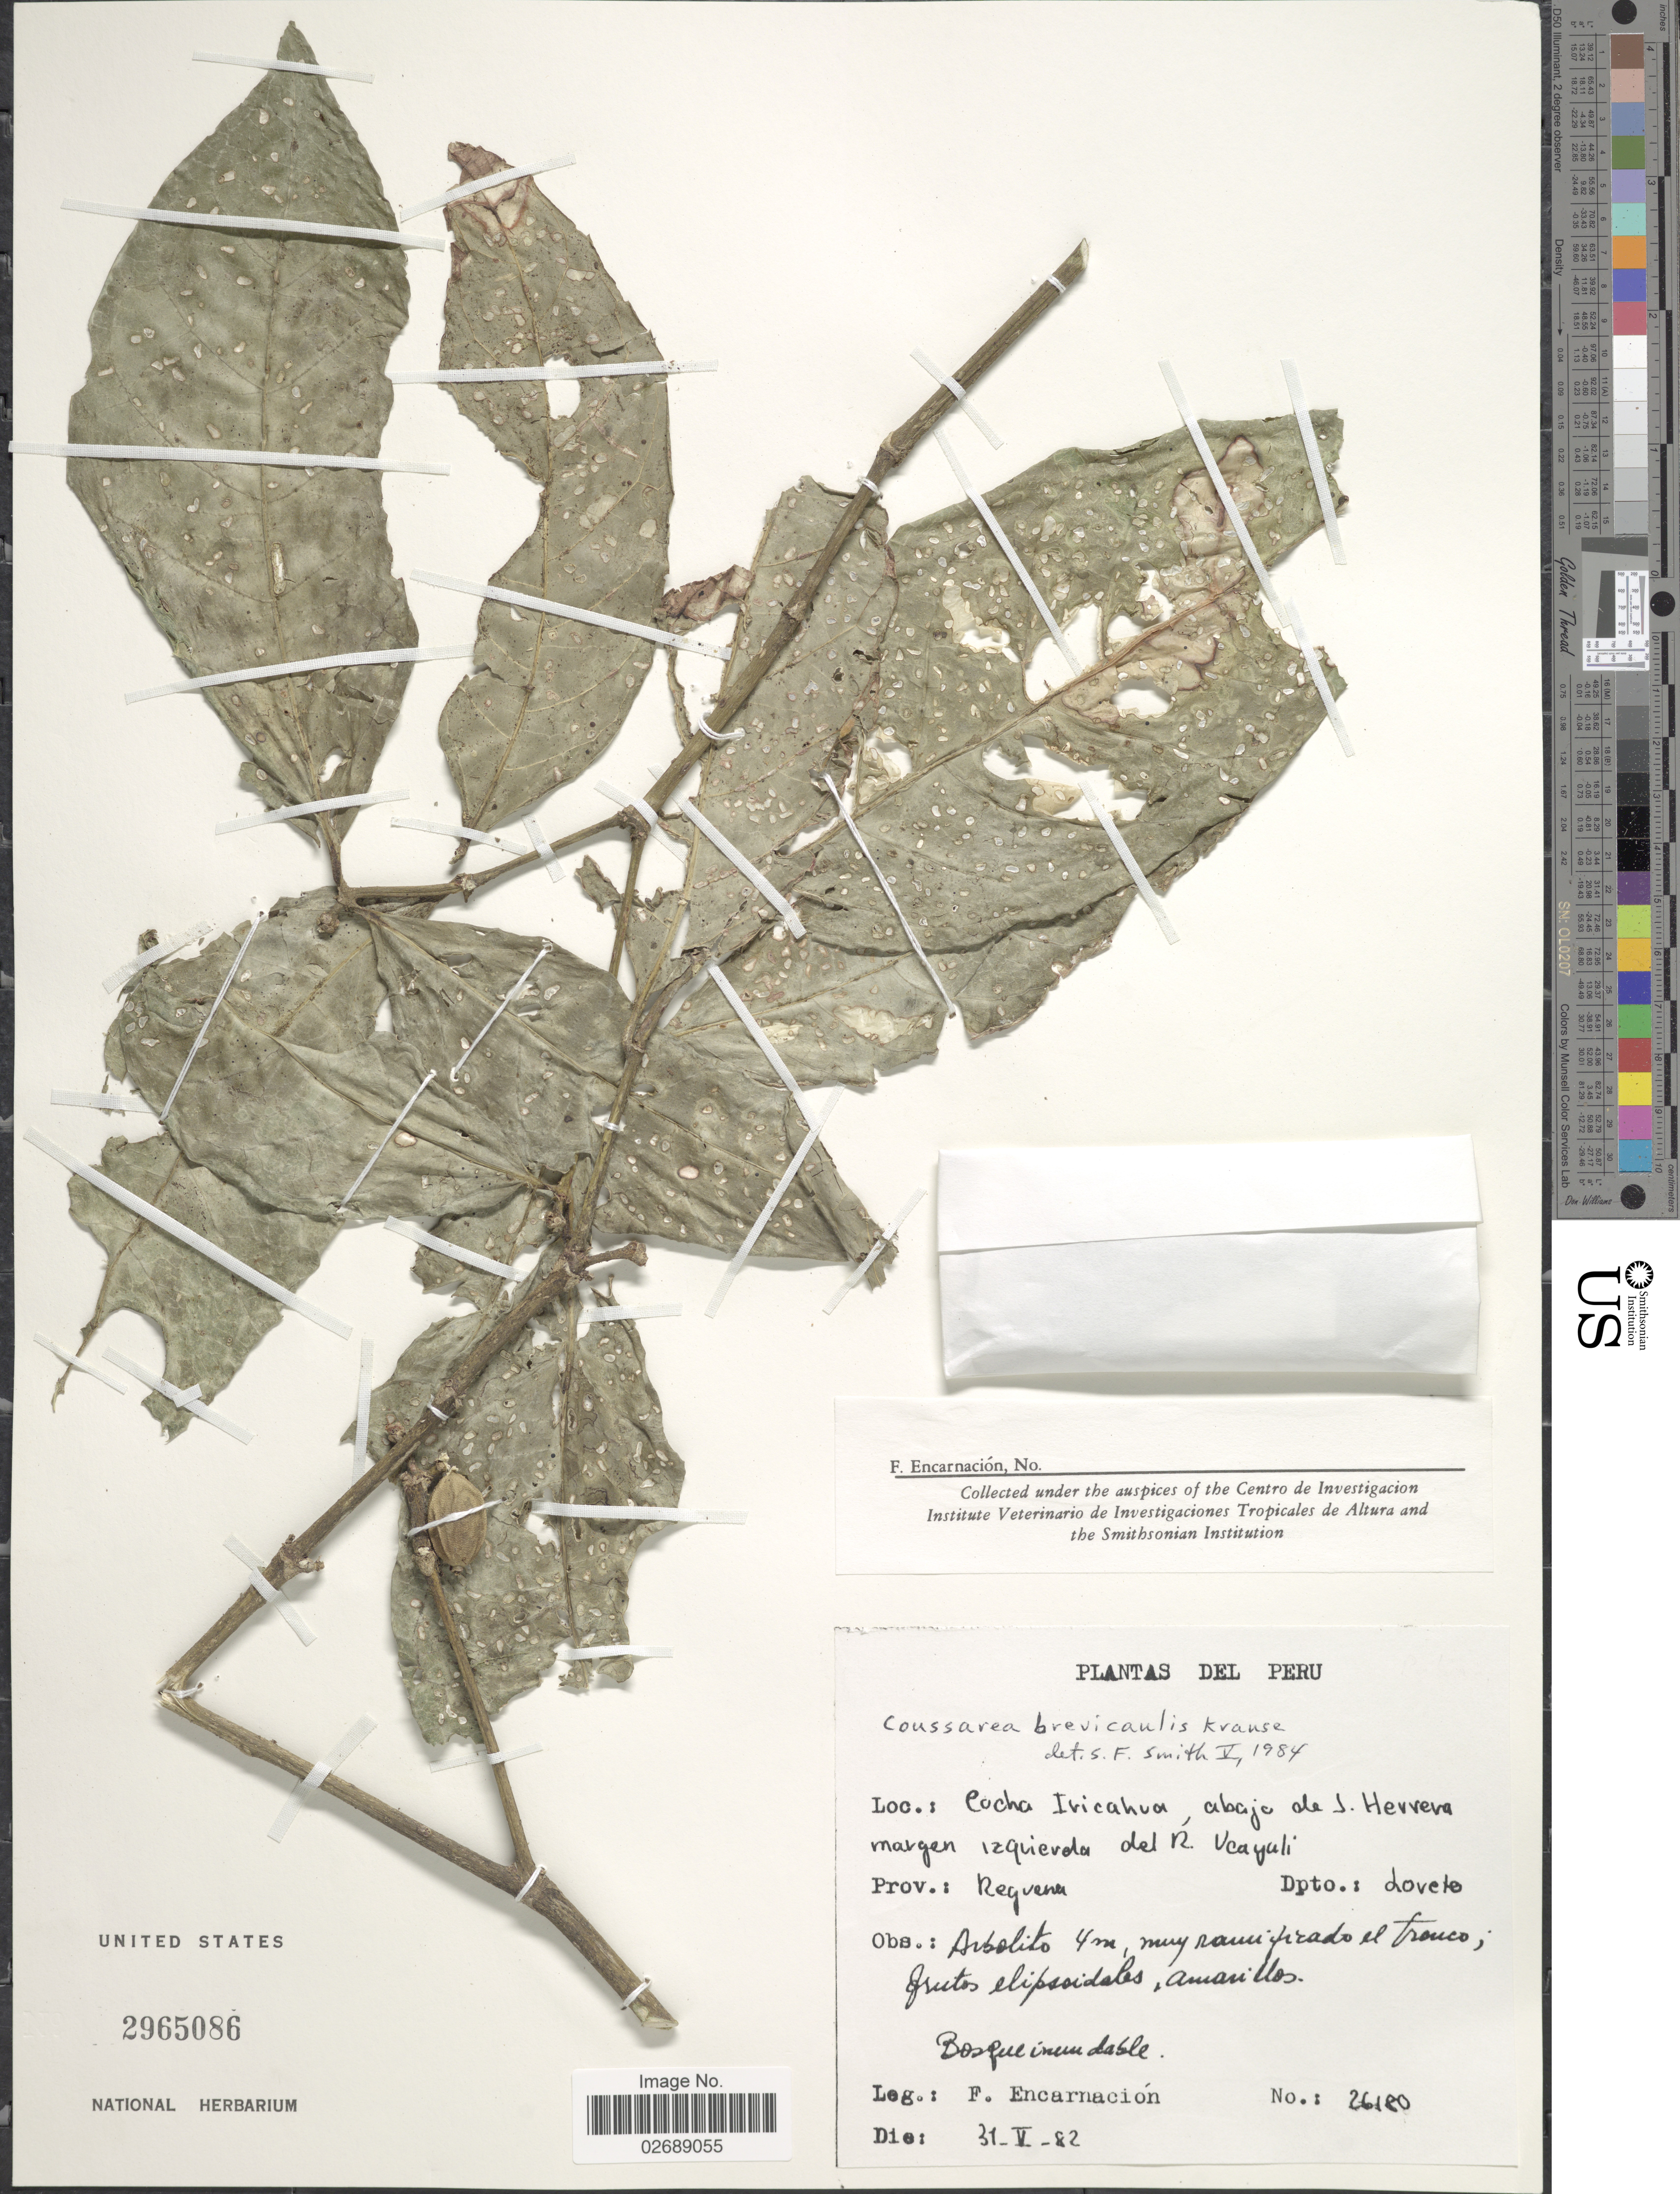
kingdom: Plantae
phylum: Tracheophyta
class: Magnoliopsida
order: Gentianales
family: Rubiaceae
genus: Coussarea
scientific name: Coussarea brevicaulis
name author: K. Krause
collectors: F. Encarnación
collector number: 26180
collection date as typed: Transcribed d/m/y: 31/5/82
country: Peru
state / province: Loreto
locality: Cocha Iricahua, abajo de J. Herrera margen izquierda del R. Ucayali. Reguena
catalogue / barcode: US 2965086